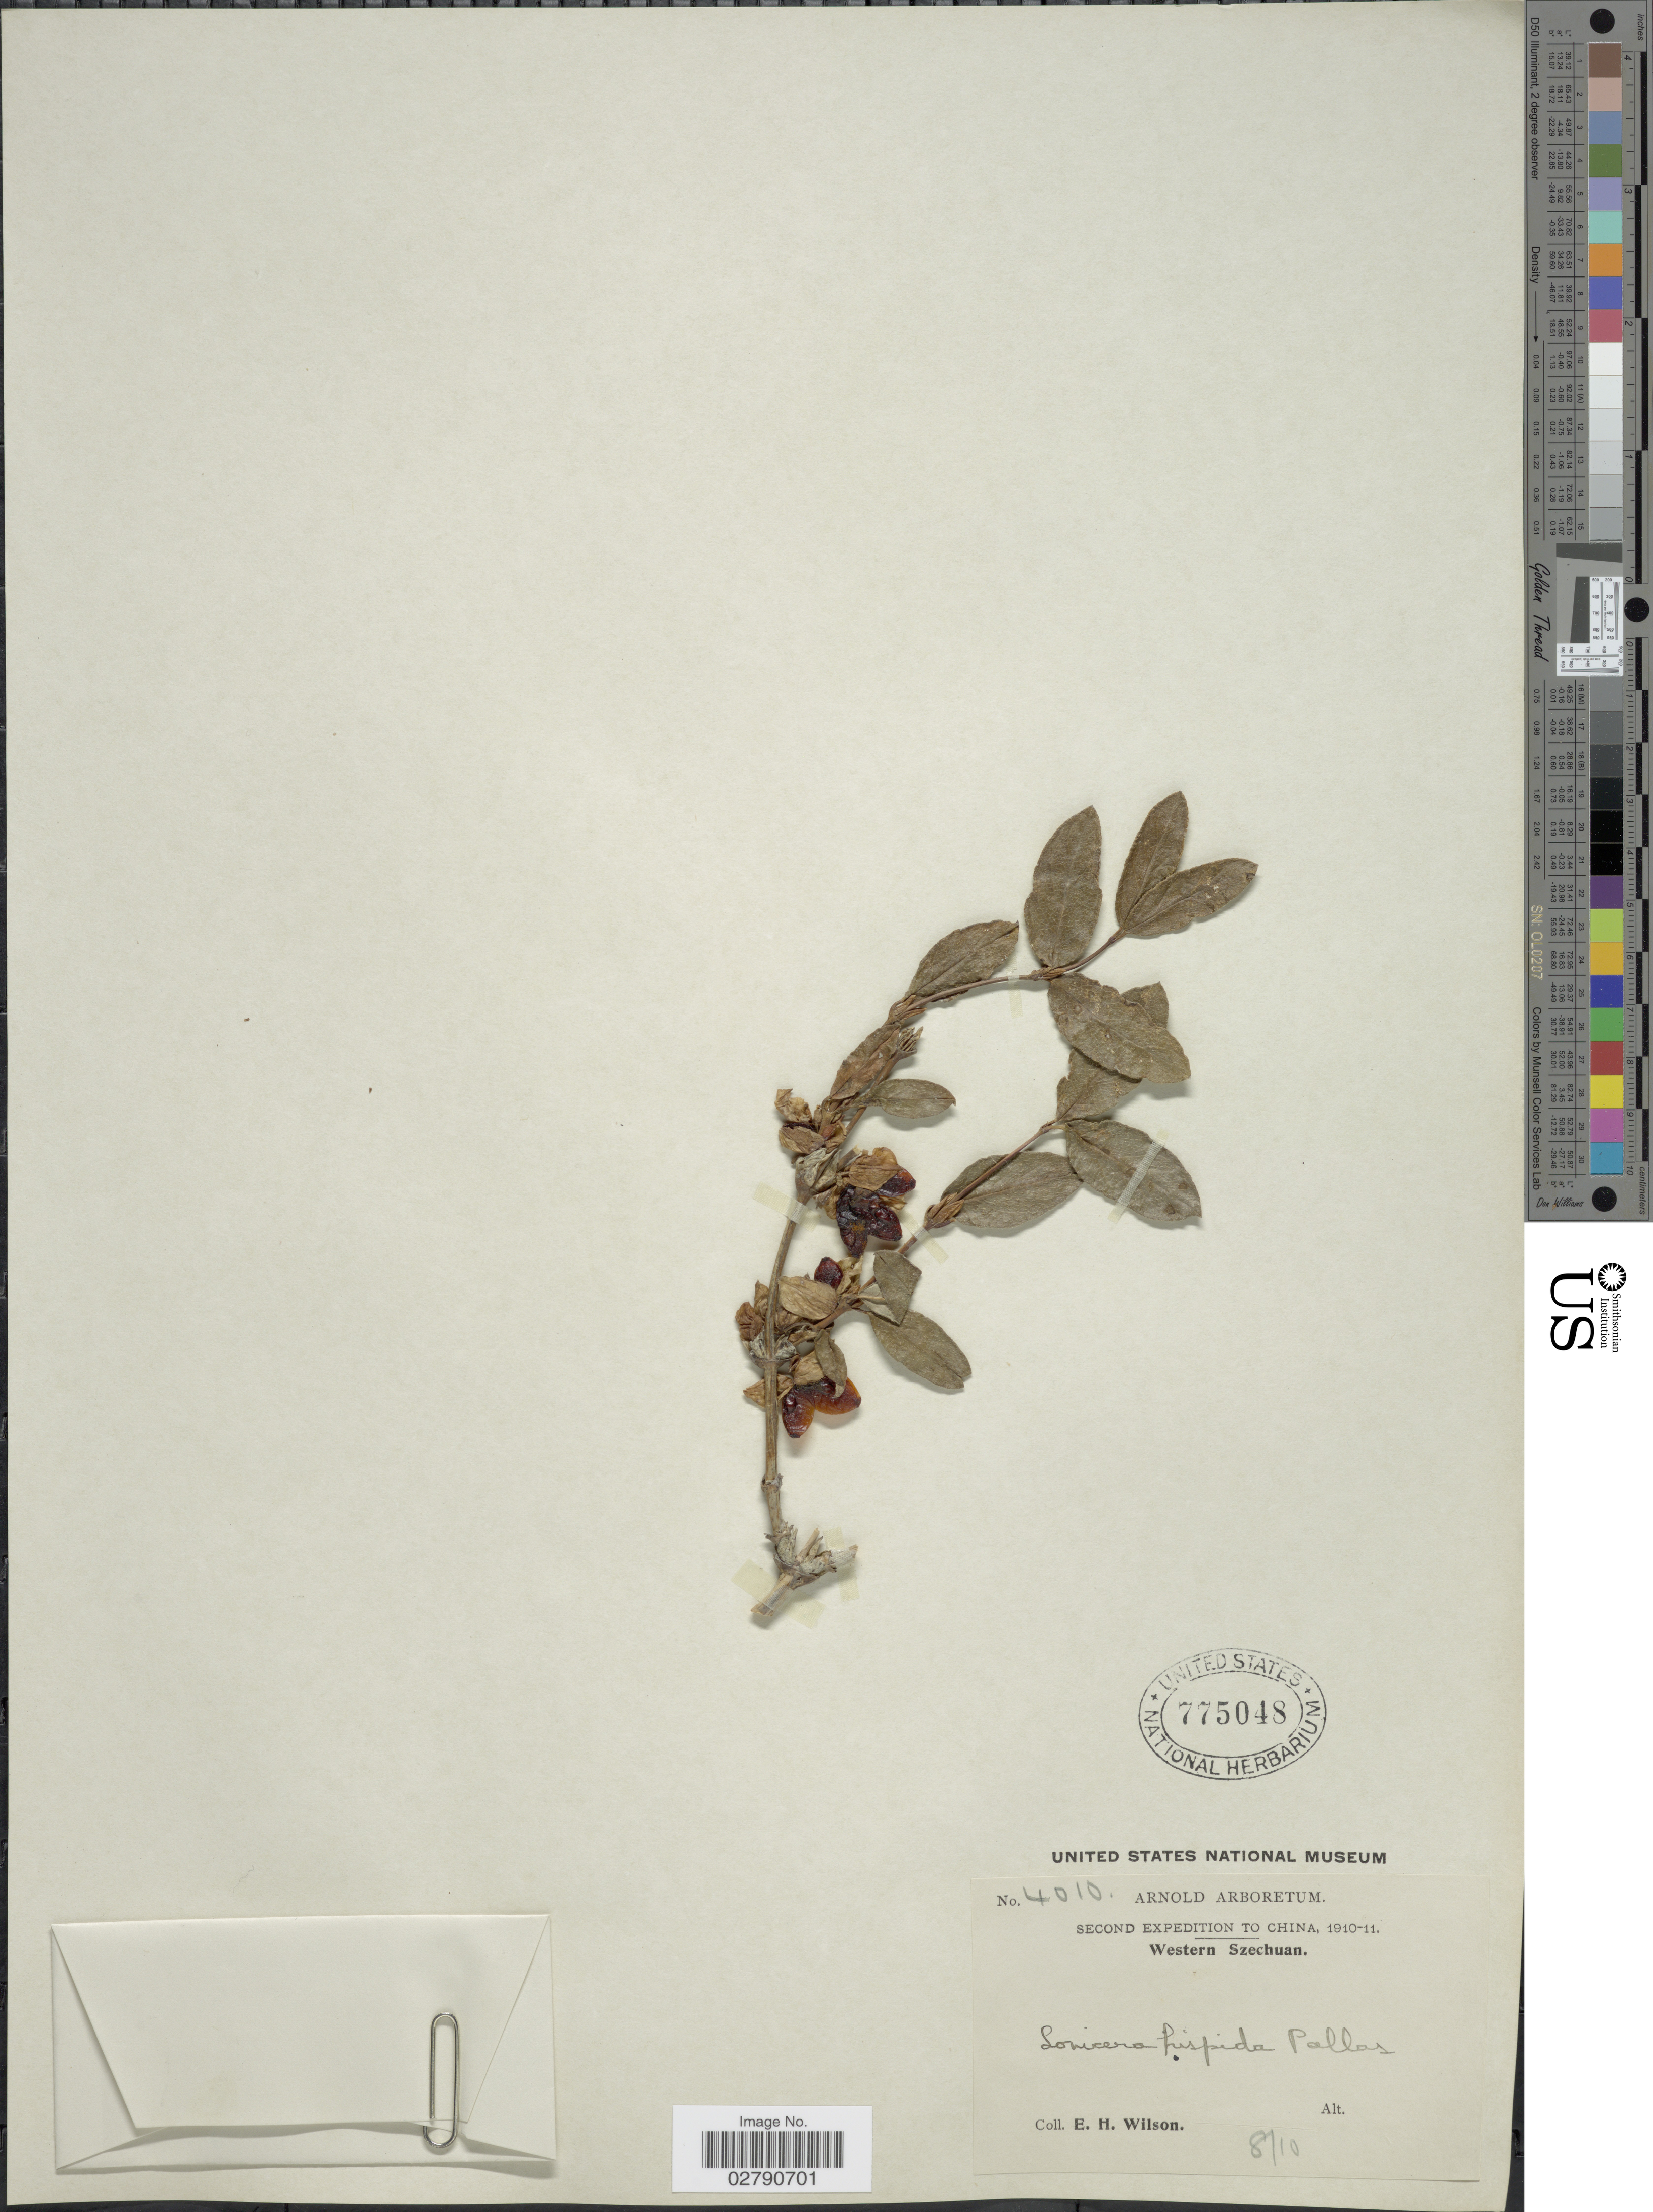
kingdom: Plantae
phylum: Tracheophyta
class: Magnoliopsida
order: Dipsacales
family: Caprifoliaceae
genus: Lonicera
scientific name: Lonicera hispida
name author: Pall. ex Roem. & Schult.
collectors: E. Wilson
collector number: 4010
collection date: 1910-08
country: China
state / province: Sichuan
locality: Western Szechuan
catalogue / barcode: US 775048